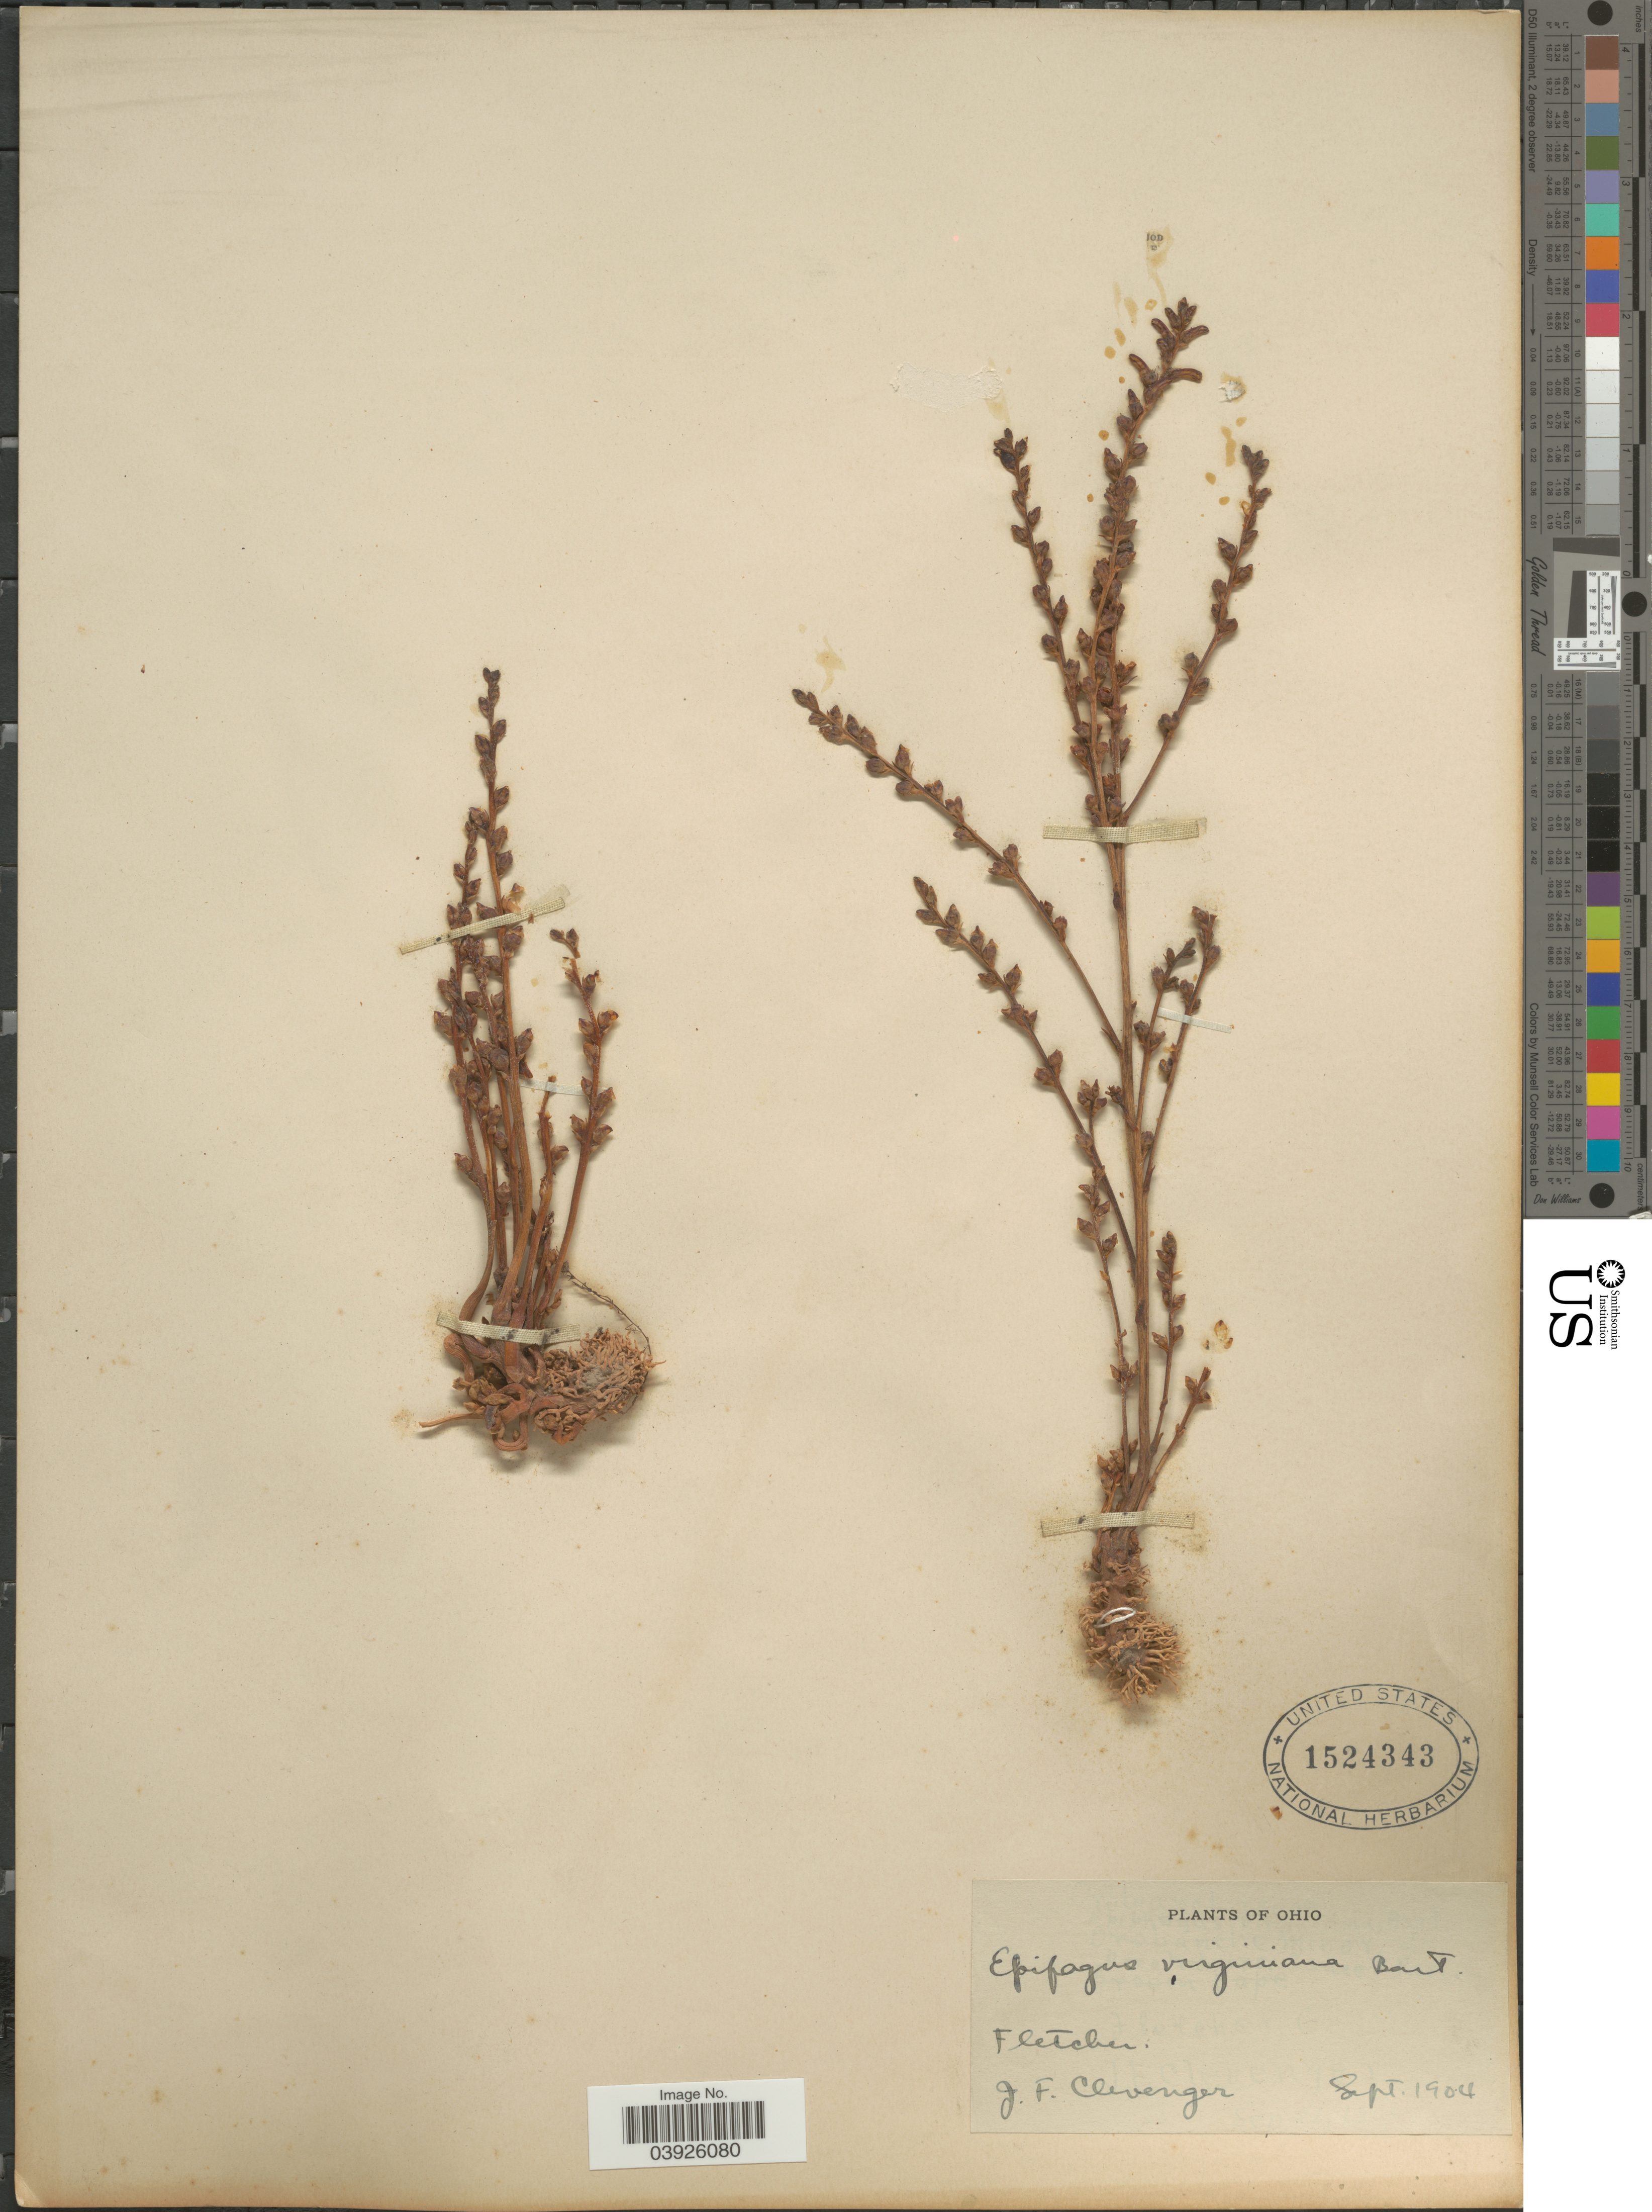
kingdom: Plantae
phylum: Tracheophyta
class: Magnoliopsida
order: Lamiales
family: Orobanchaceae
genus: Epifagus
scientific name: Epifagus virginiana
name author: (L.) W.P.C. Barton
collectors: J. F. Clevenger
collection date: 1904-09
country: United States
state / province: Ohio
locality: Fletcher.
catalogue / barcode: US 1524343